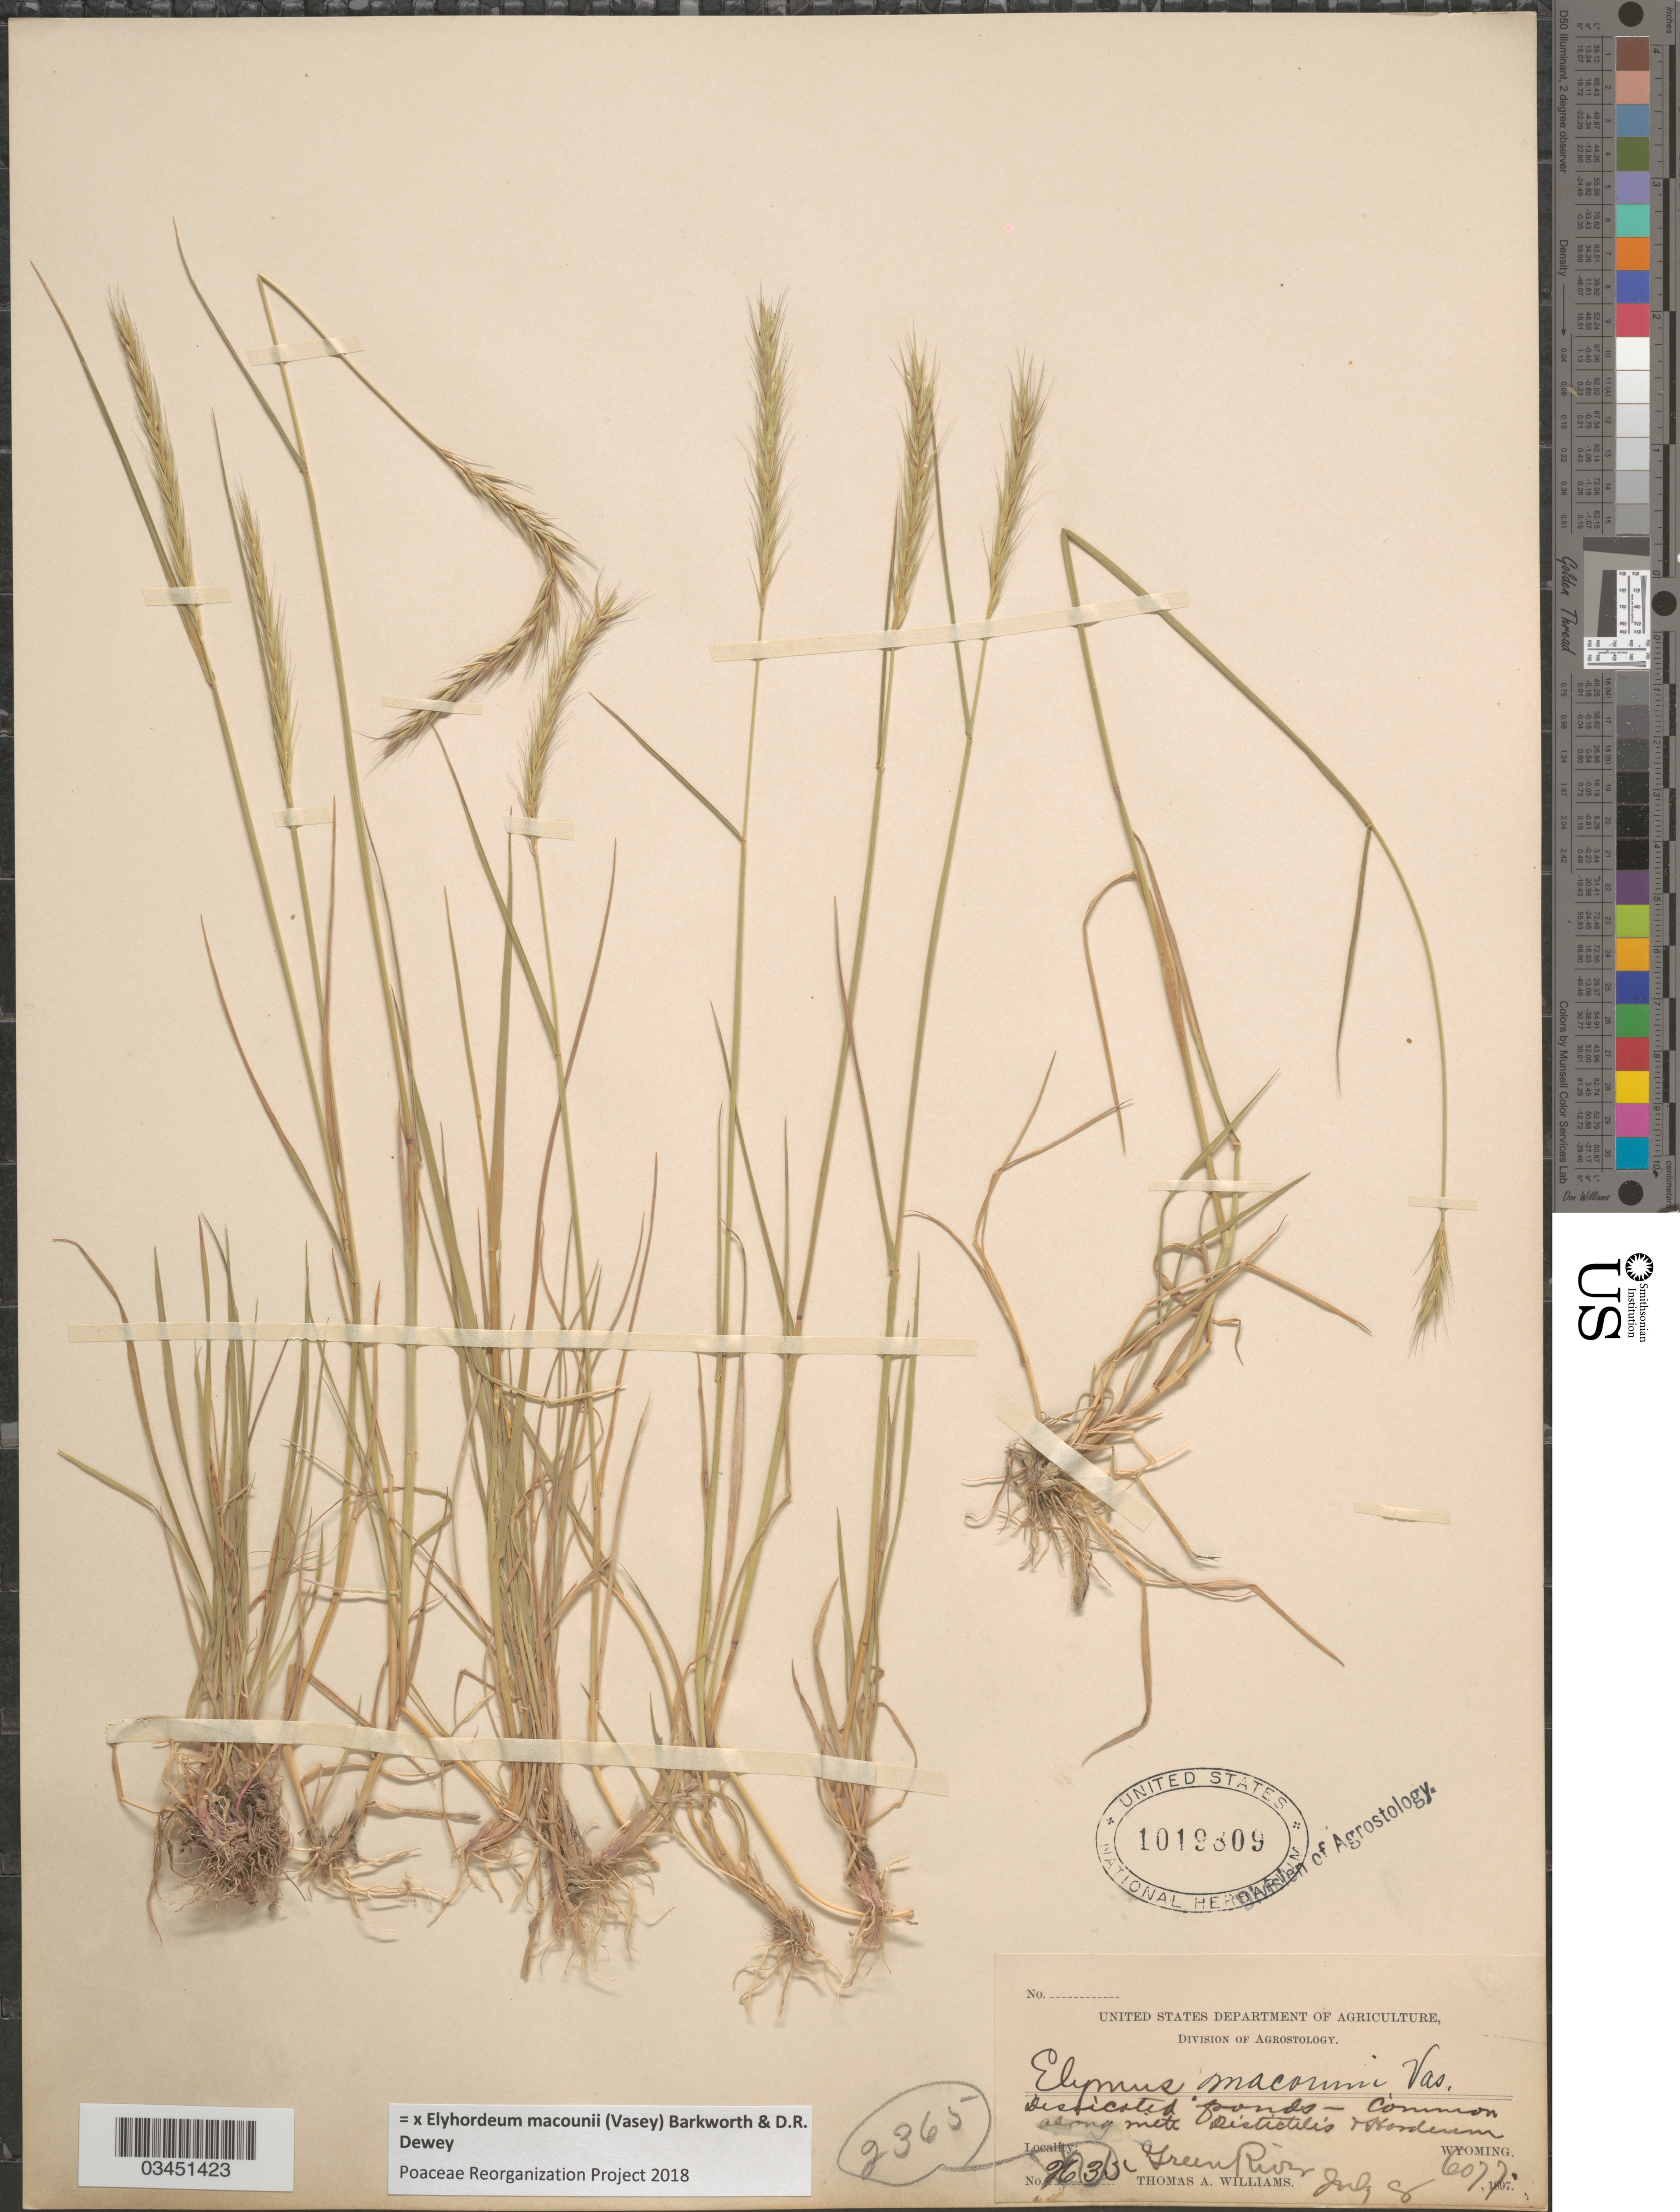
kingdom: Plantae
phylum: Tracheophyta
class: Liliopsida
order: Poales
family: Poaceae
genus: Elyhordeum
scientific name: x Elyhordeum macounii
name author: (Vasey) Barkworth & Dewey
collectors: T. A. Williams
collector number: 2365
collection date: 1897-07-08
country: United States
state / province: Wyoming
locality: Green River.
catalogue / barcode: US 1019809